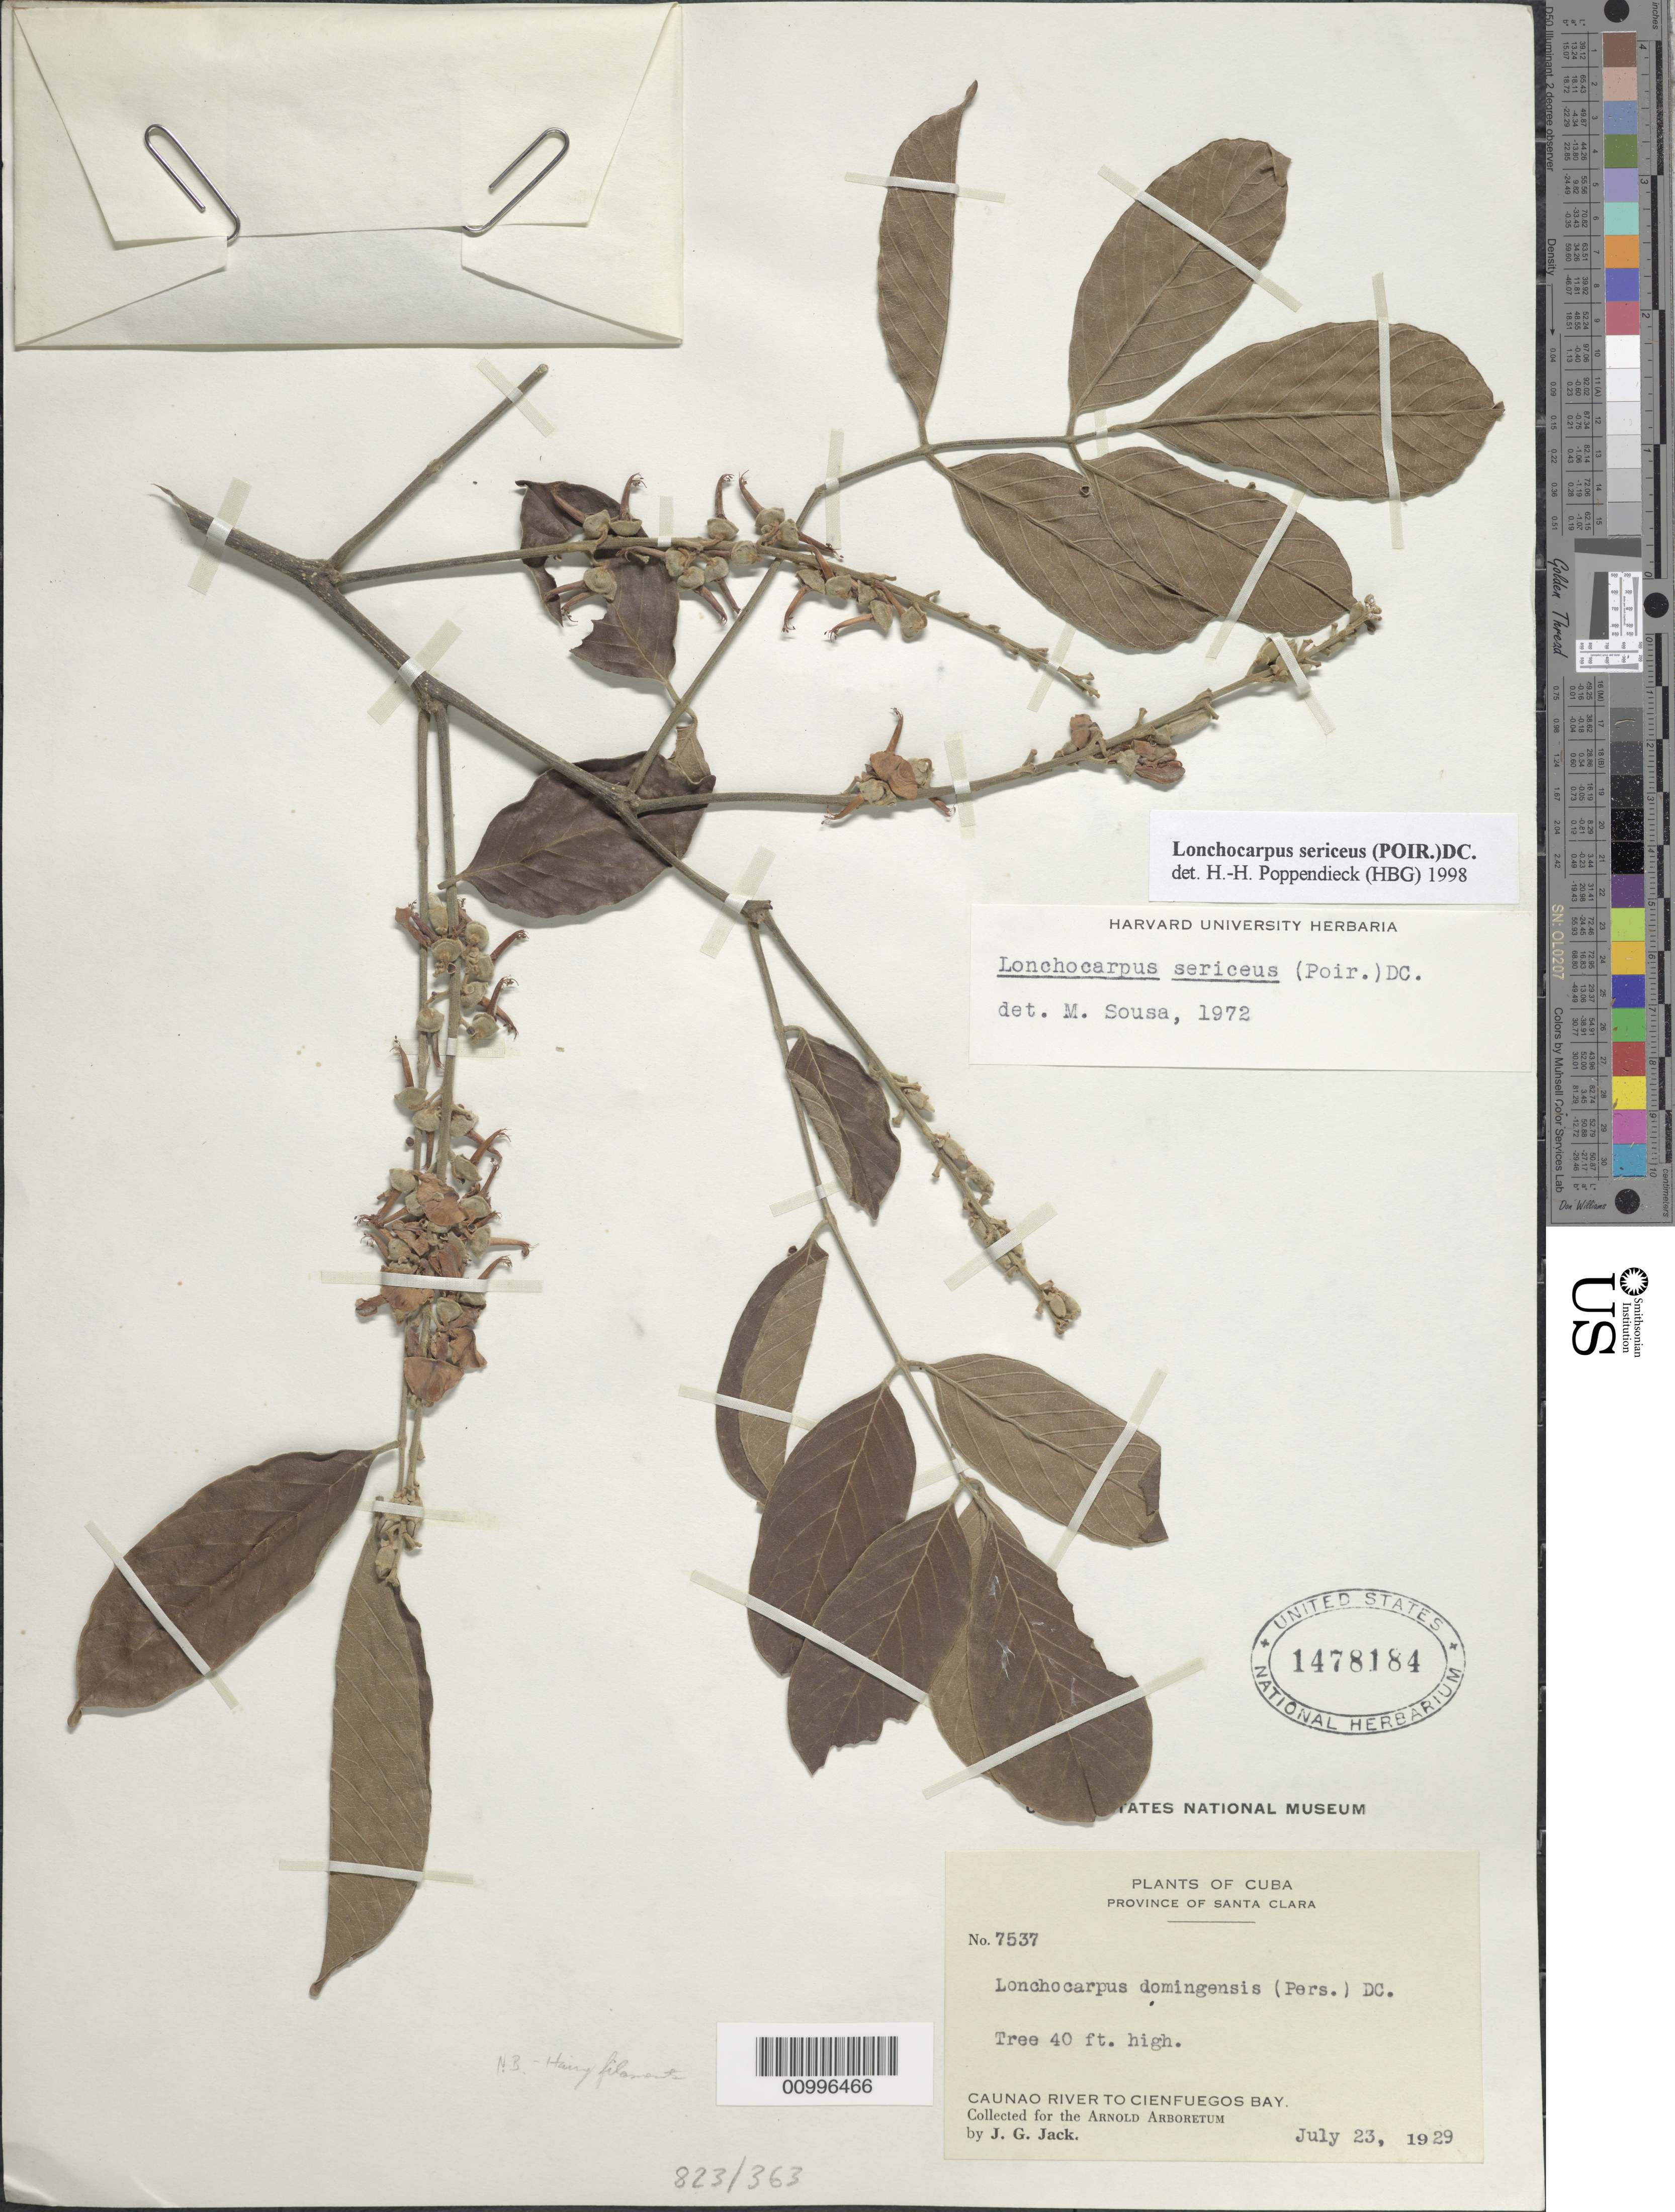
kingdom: Plantae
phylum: Tracheophyta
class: Magnoliopsida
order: Fabales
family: Fabaceae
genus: Lonchocarpus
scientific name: Lonchocarpus sericeus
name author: (Poir.) Kunth ex DC.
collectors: J. G. Jack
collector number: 7537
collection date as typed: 23 Jul 1929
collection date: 1929-07-23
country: Cuba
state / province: Villa Clara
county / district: Santa Clara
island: Cuba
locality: Caunao River to Cienfuegos Bay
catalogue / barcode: US 1478184